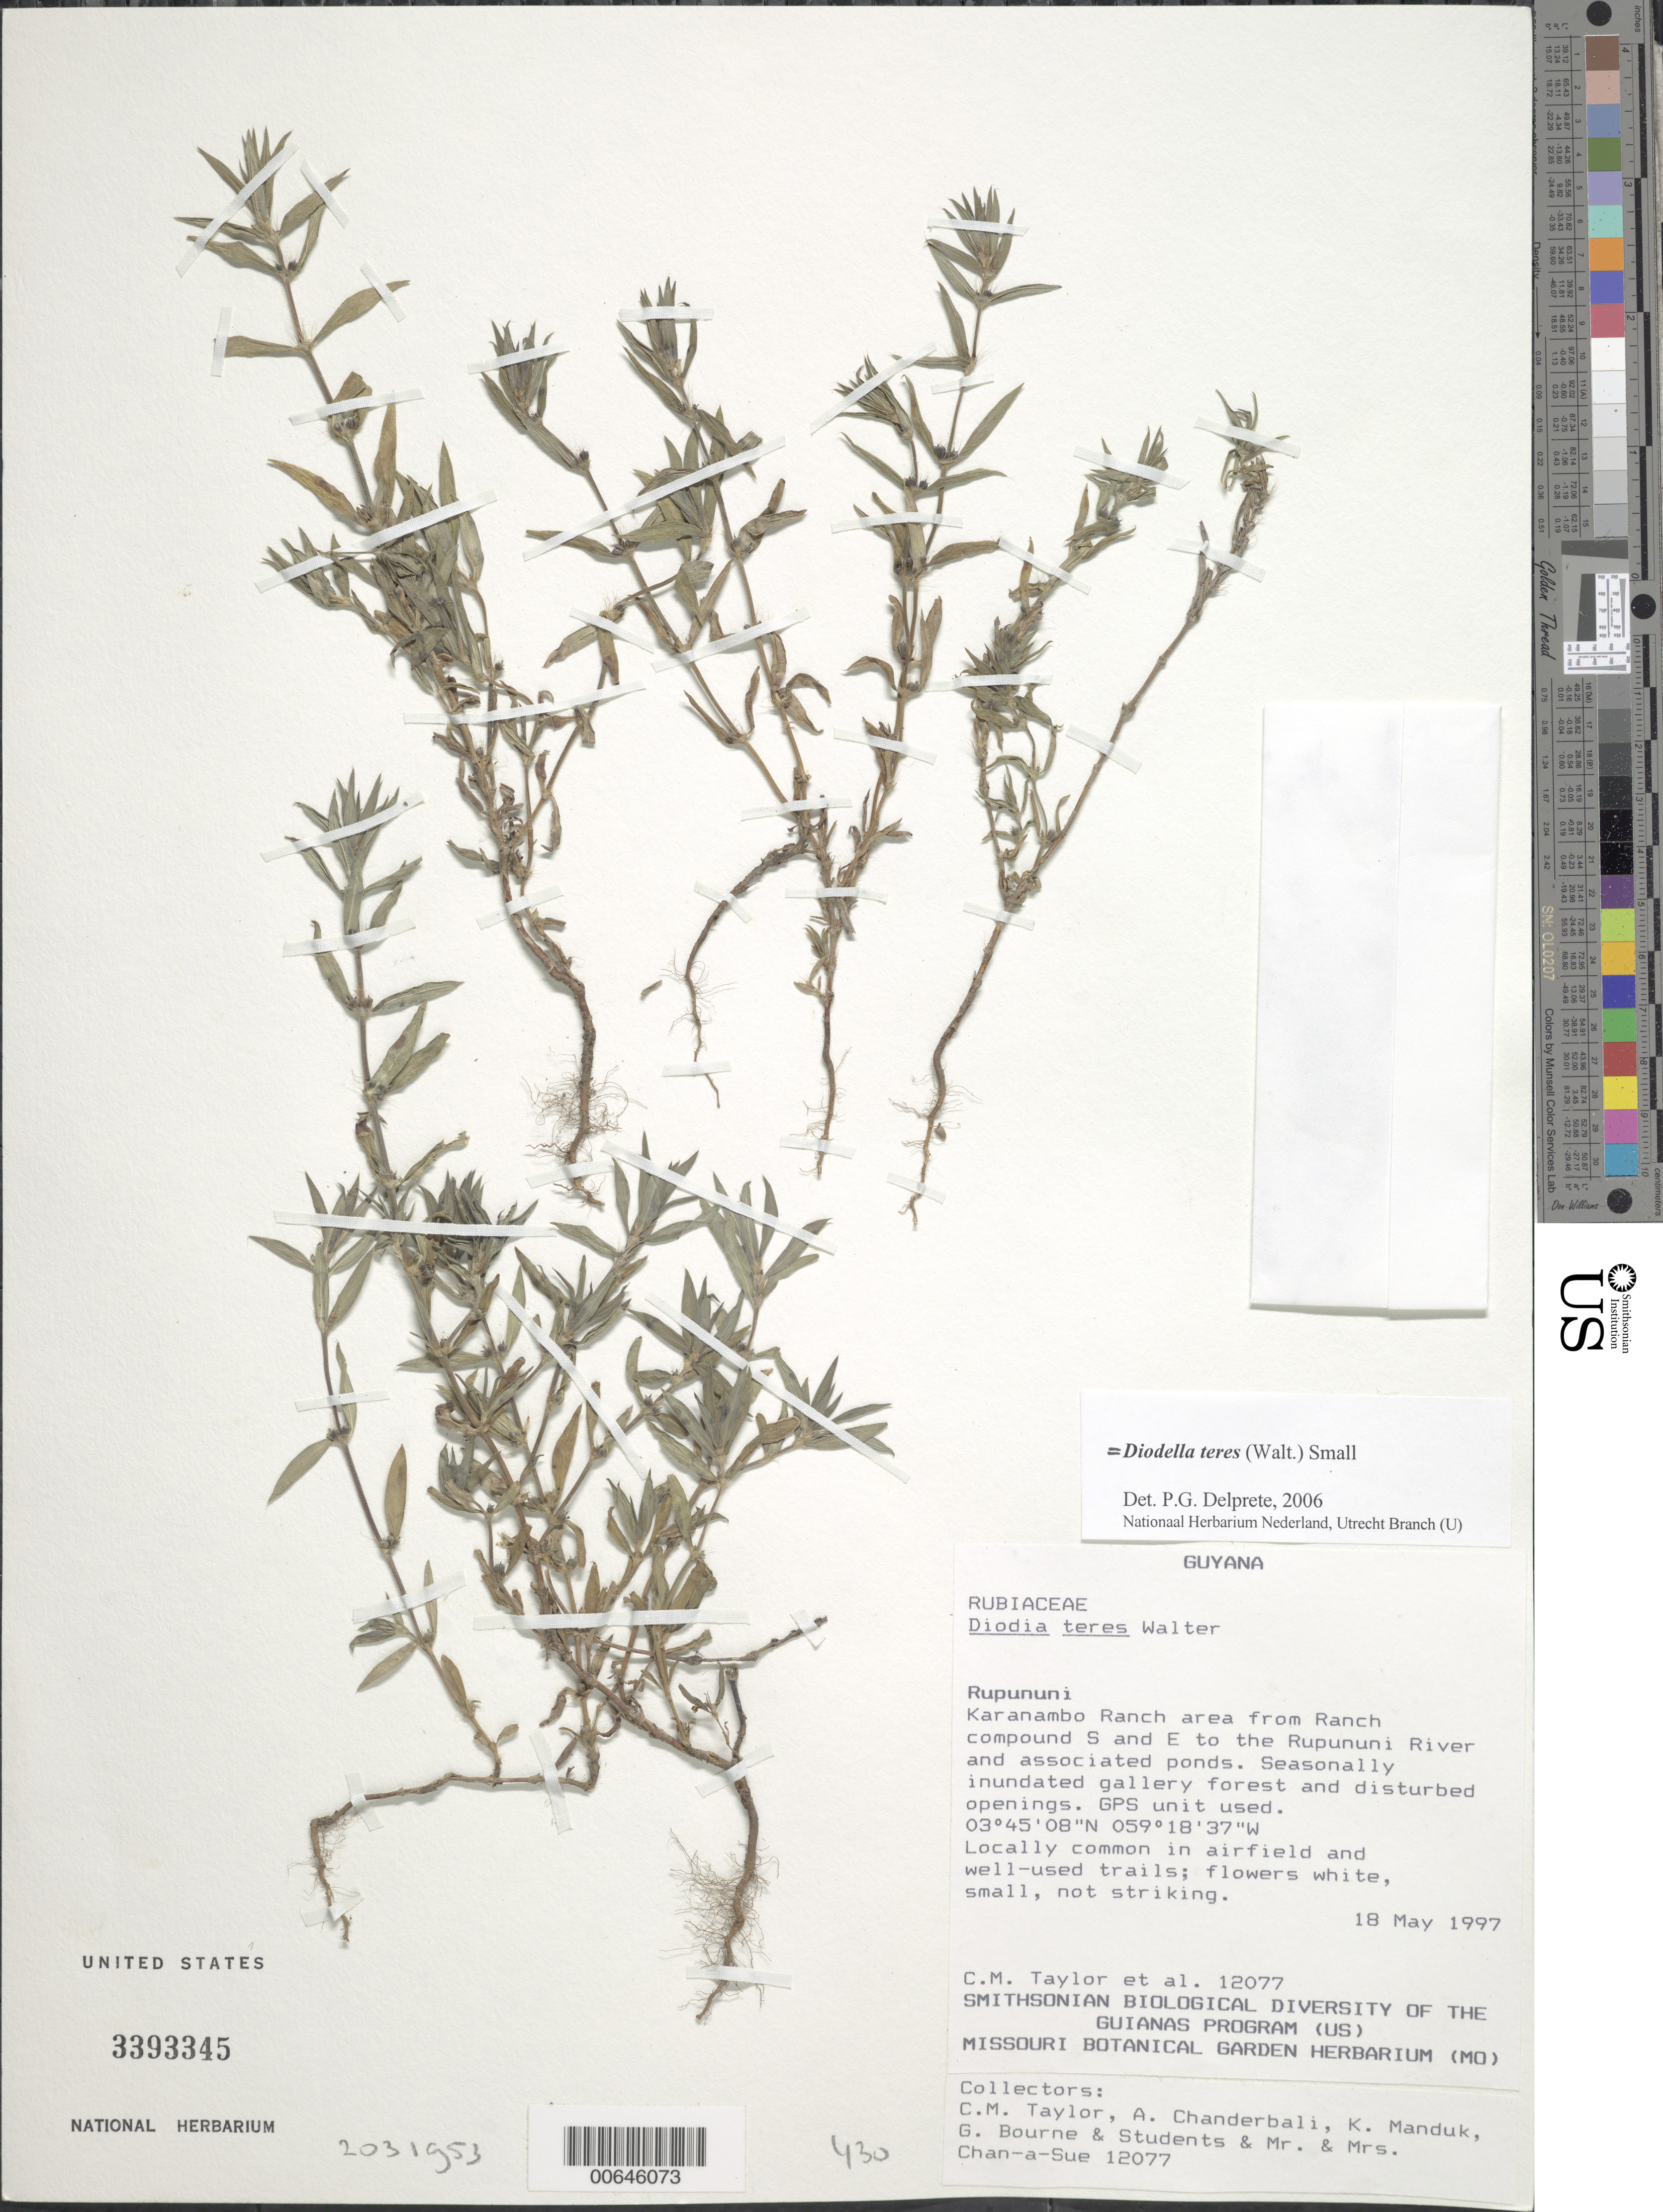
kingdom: Plantae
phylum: Tracheophyta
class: Magnoliopsida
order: Gentianales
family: Rubiaceae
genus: Diodella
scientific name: Diodella teres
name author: (Walter) Small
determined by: Delprete, P. G., Herb. de Guyane Cay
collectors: C. M. Taylor, A. S. Chanderbali, K. Manduk, A. Bourne & M. Chan-a-Sue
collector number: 12077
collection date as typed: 18 May 1997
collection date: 1997-05-18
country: Guyana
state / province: U. Takutu-U. Essequibo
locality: Karanambo Ranch, from Ranch compound S & E to Rupununi River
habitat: Seasonally inundated gallery forest and disturbed openings. Locally common in airfield & well-used trails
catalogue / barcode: US 3393345